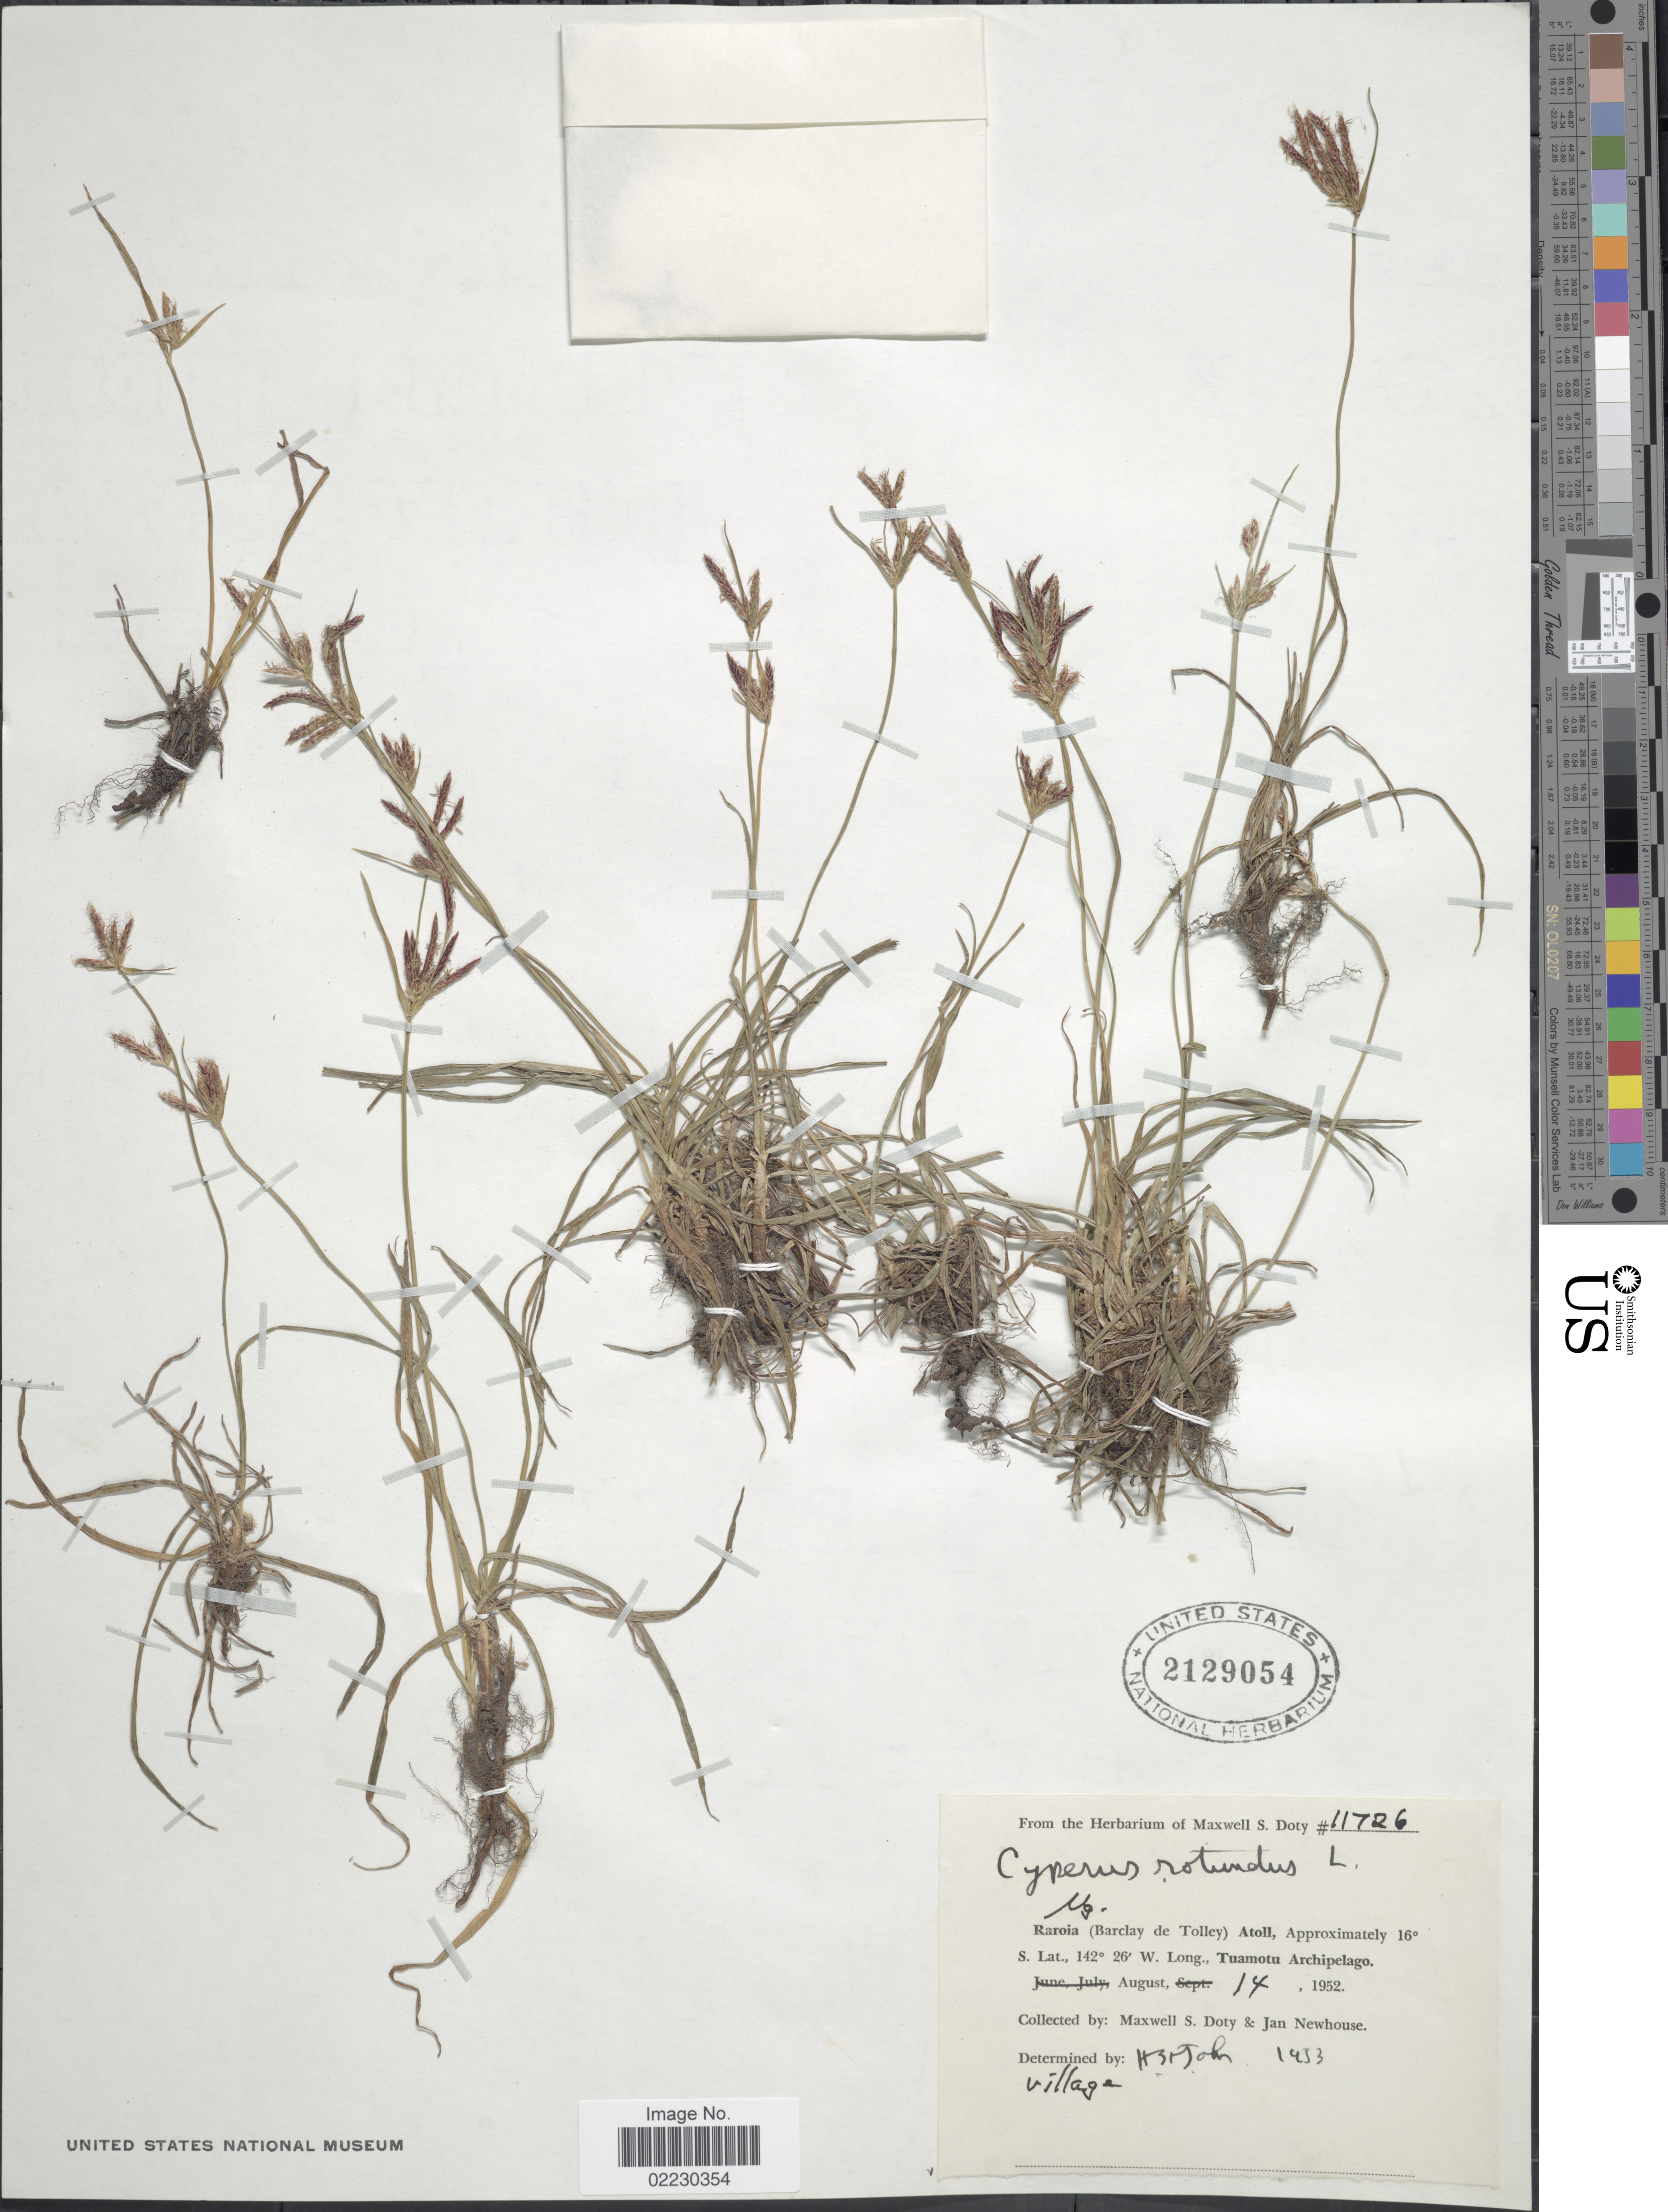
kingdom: Plantae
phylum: Tracheophyta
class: Liliopsida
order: Poales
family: Cyperaceae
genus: Cyperus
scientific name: Cyperus rotundus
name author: L.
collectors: M. S. Doty & J. Newhouse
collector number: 11726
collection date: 1952-08-14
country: French Polynesia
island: Raroia [Barclay de Tolley] Atoll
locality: Raroia (Barclay de Tolley) Atoll, Tuamotu Archipelago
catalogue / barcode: US 2129054